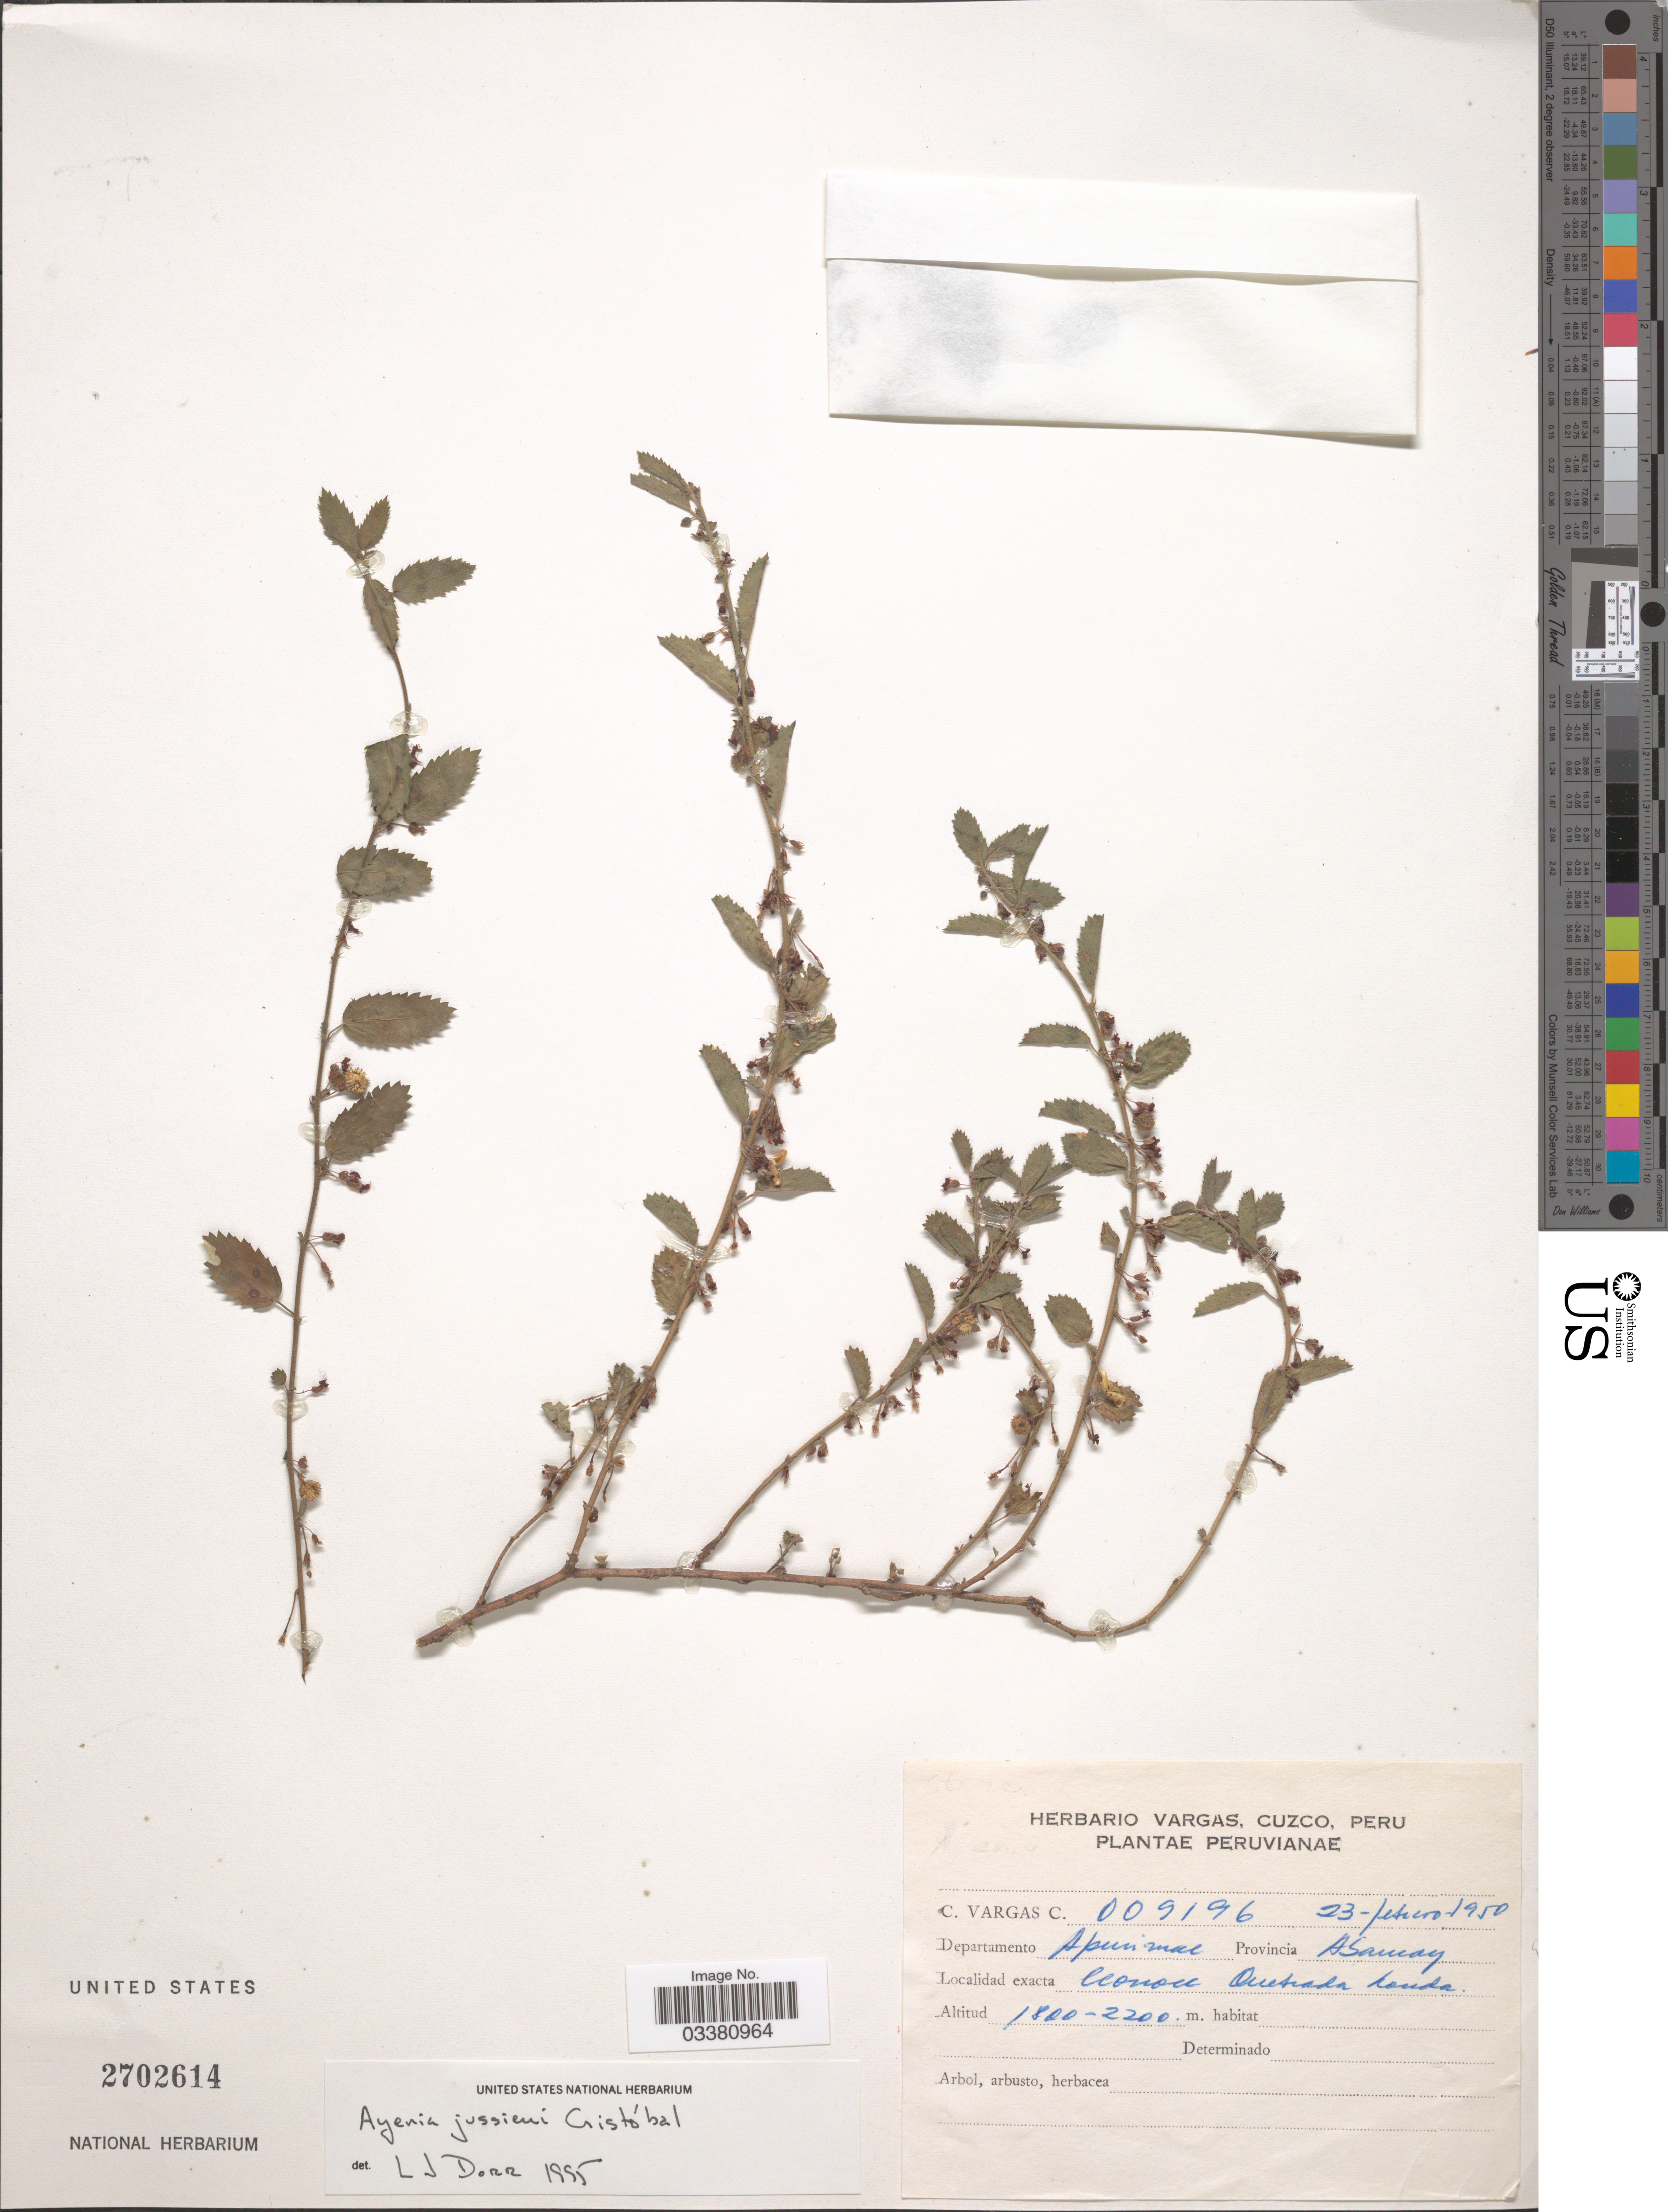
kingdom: Plantae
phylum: Tracheophyta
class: Magnoliopsida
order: Malvales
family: Malvaceae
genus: Ayenia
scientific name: Ayenia jussieui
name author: Cristóbal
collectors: C. Vargas Calderón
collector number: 009196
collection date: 1950-02-23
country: Peru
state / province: Apurímac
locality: Cconocc, Quebrada Honda, Provincia Abancay, Departamento Apurimac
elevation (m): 1800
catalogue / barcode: US 2702614